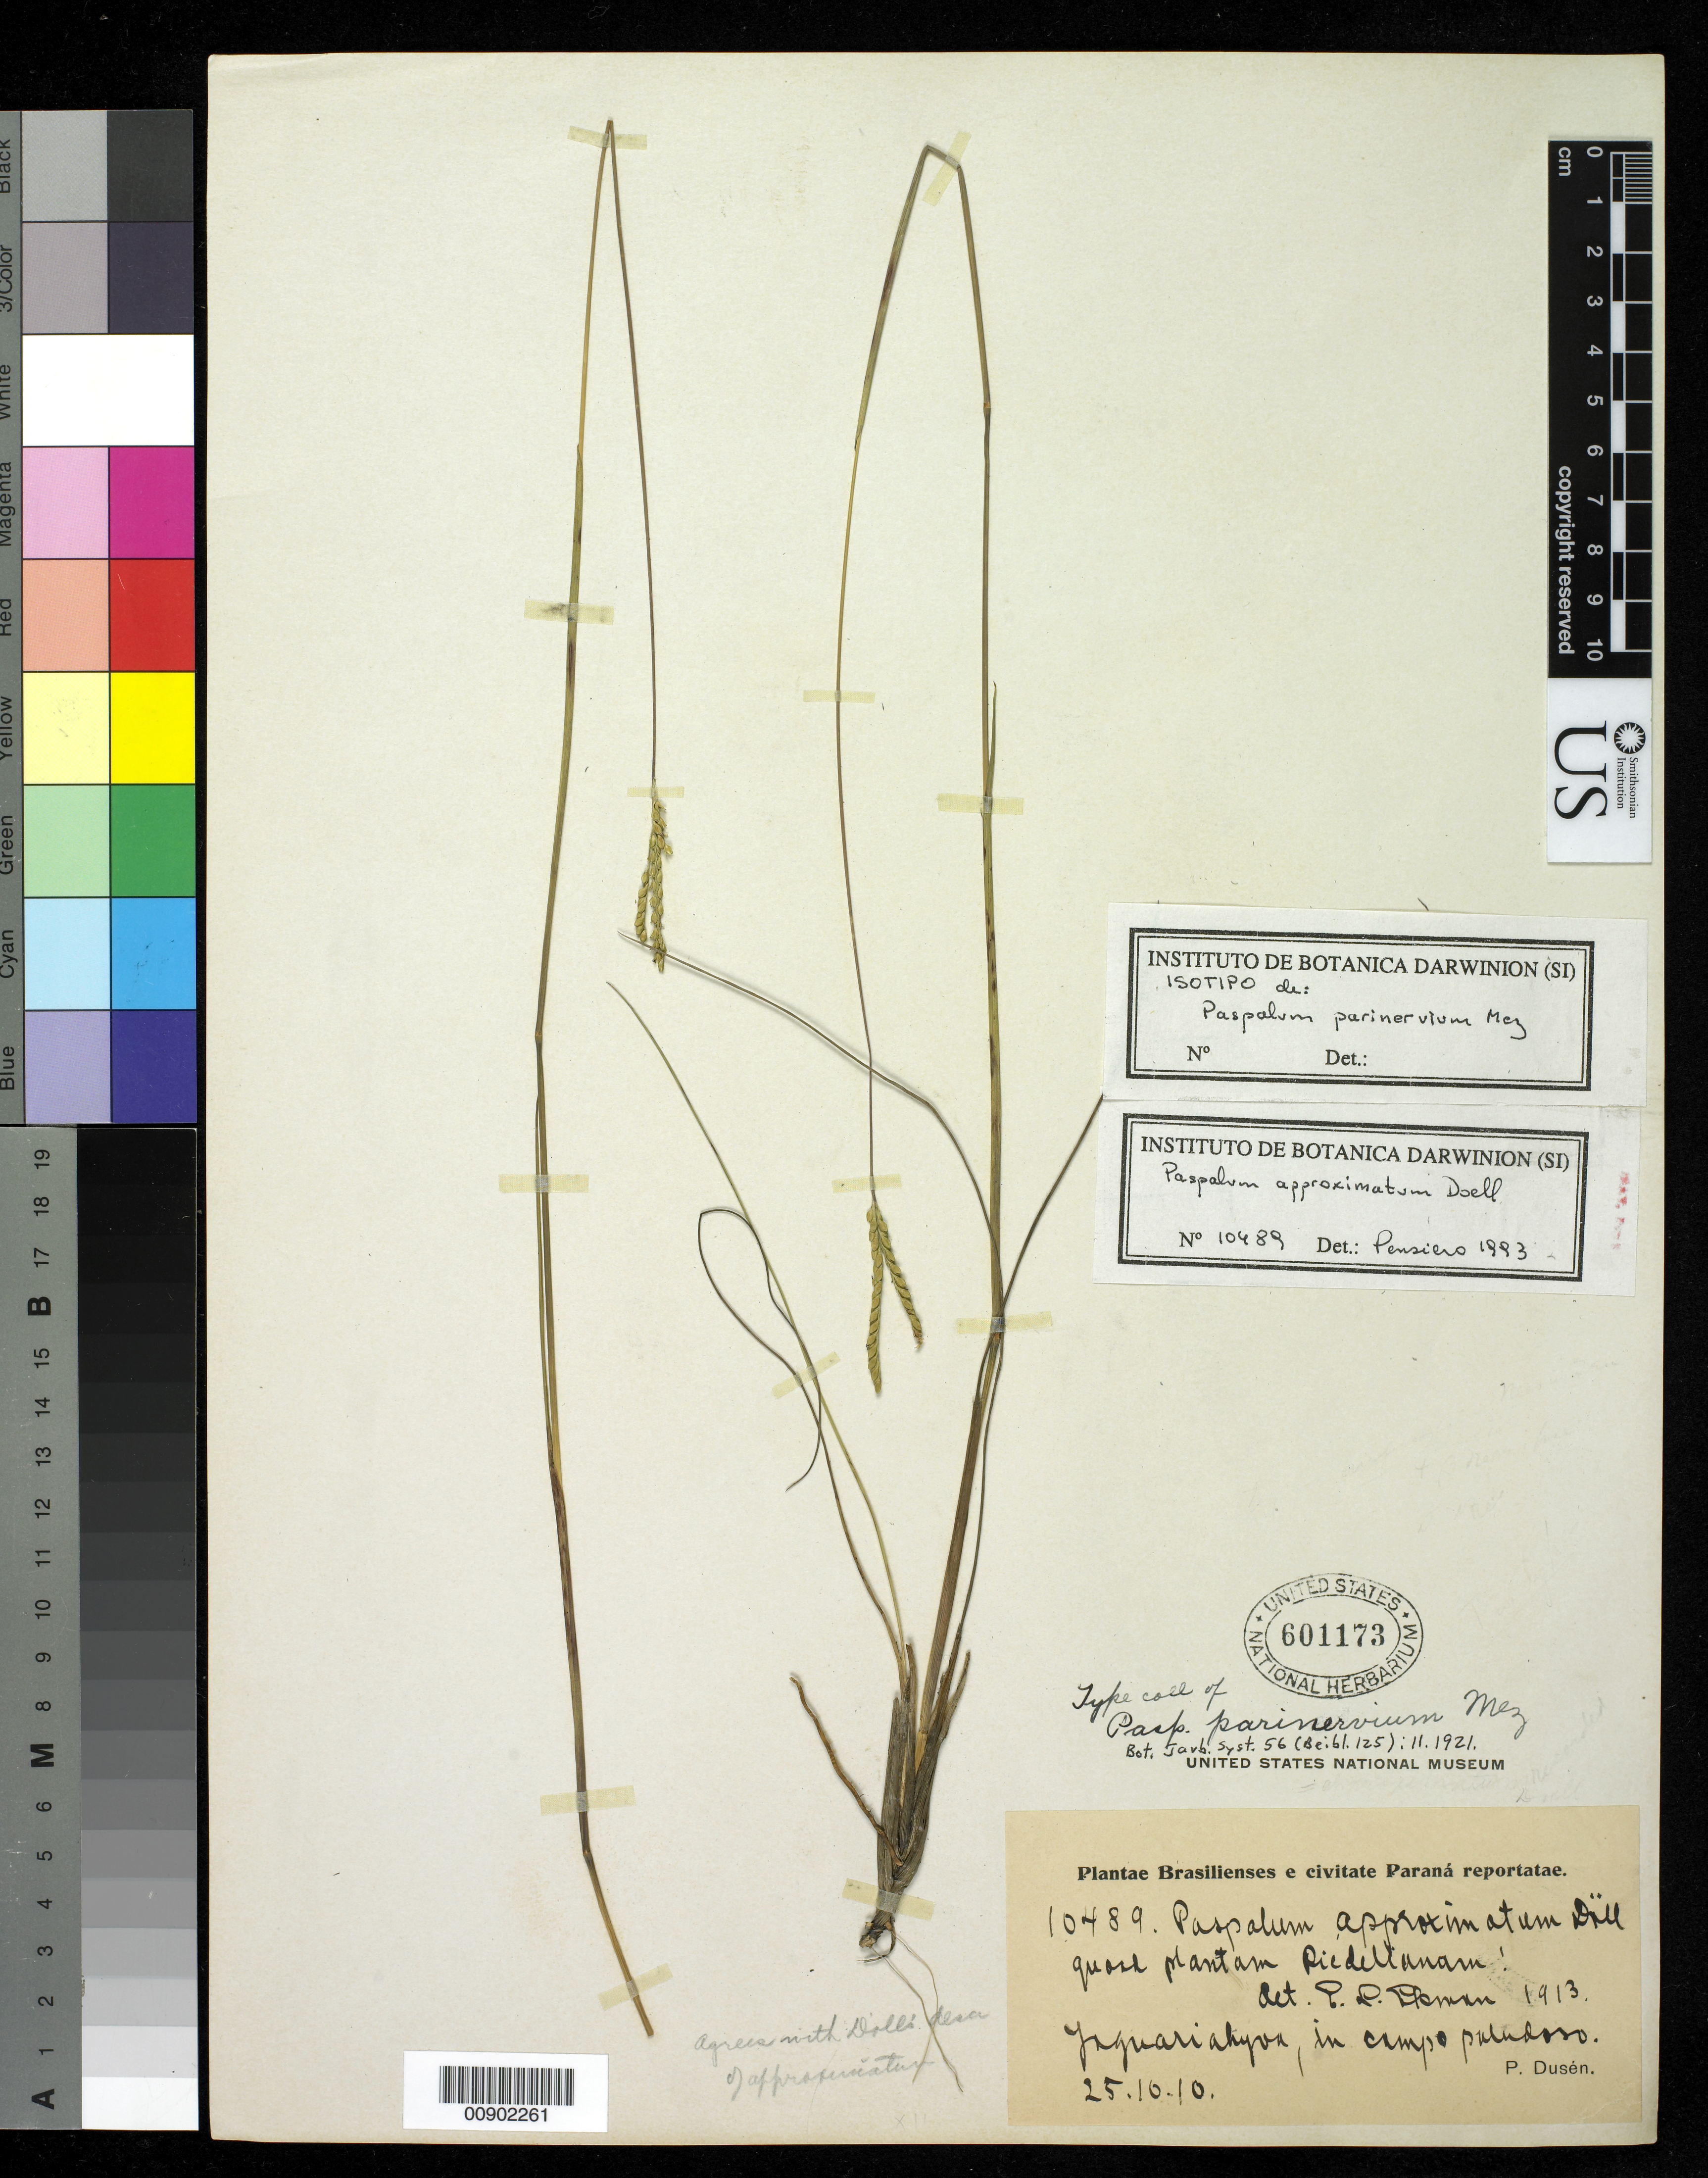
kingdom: Plantae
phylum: Tracheophyta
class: Liliopsida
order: Poales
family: Poaceae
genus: Paspalum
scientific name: Paspalum parinervium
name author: Mez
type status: Isotype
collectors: P. Dusén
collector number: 10489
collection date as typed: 25 Oct 1910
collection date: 1910-10-25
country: Brazil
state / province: Paraná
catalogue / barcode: US 601173